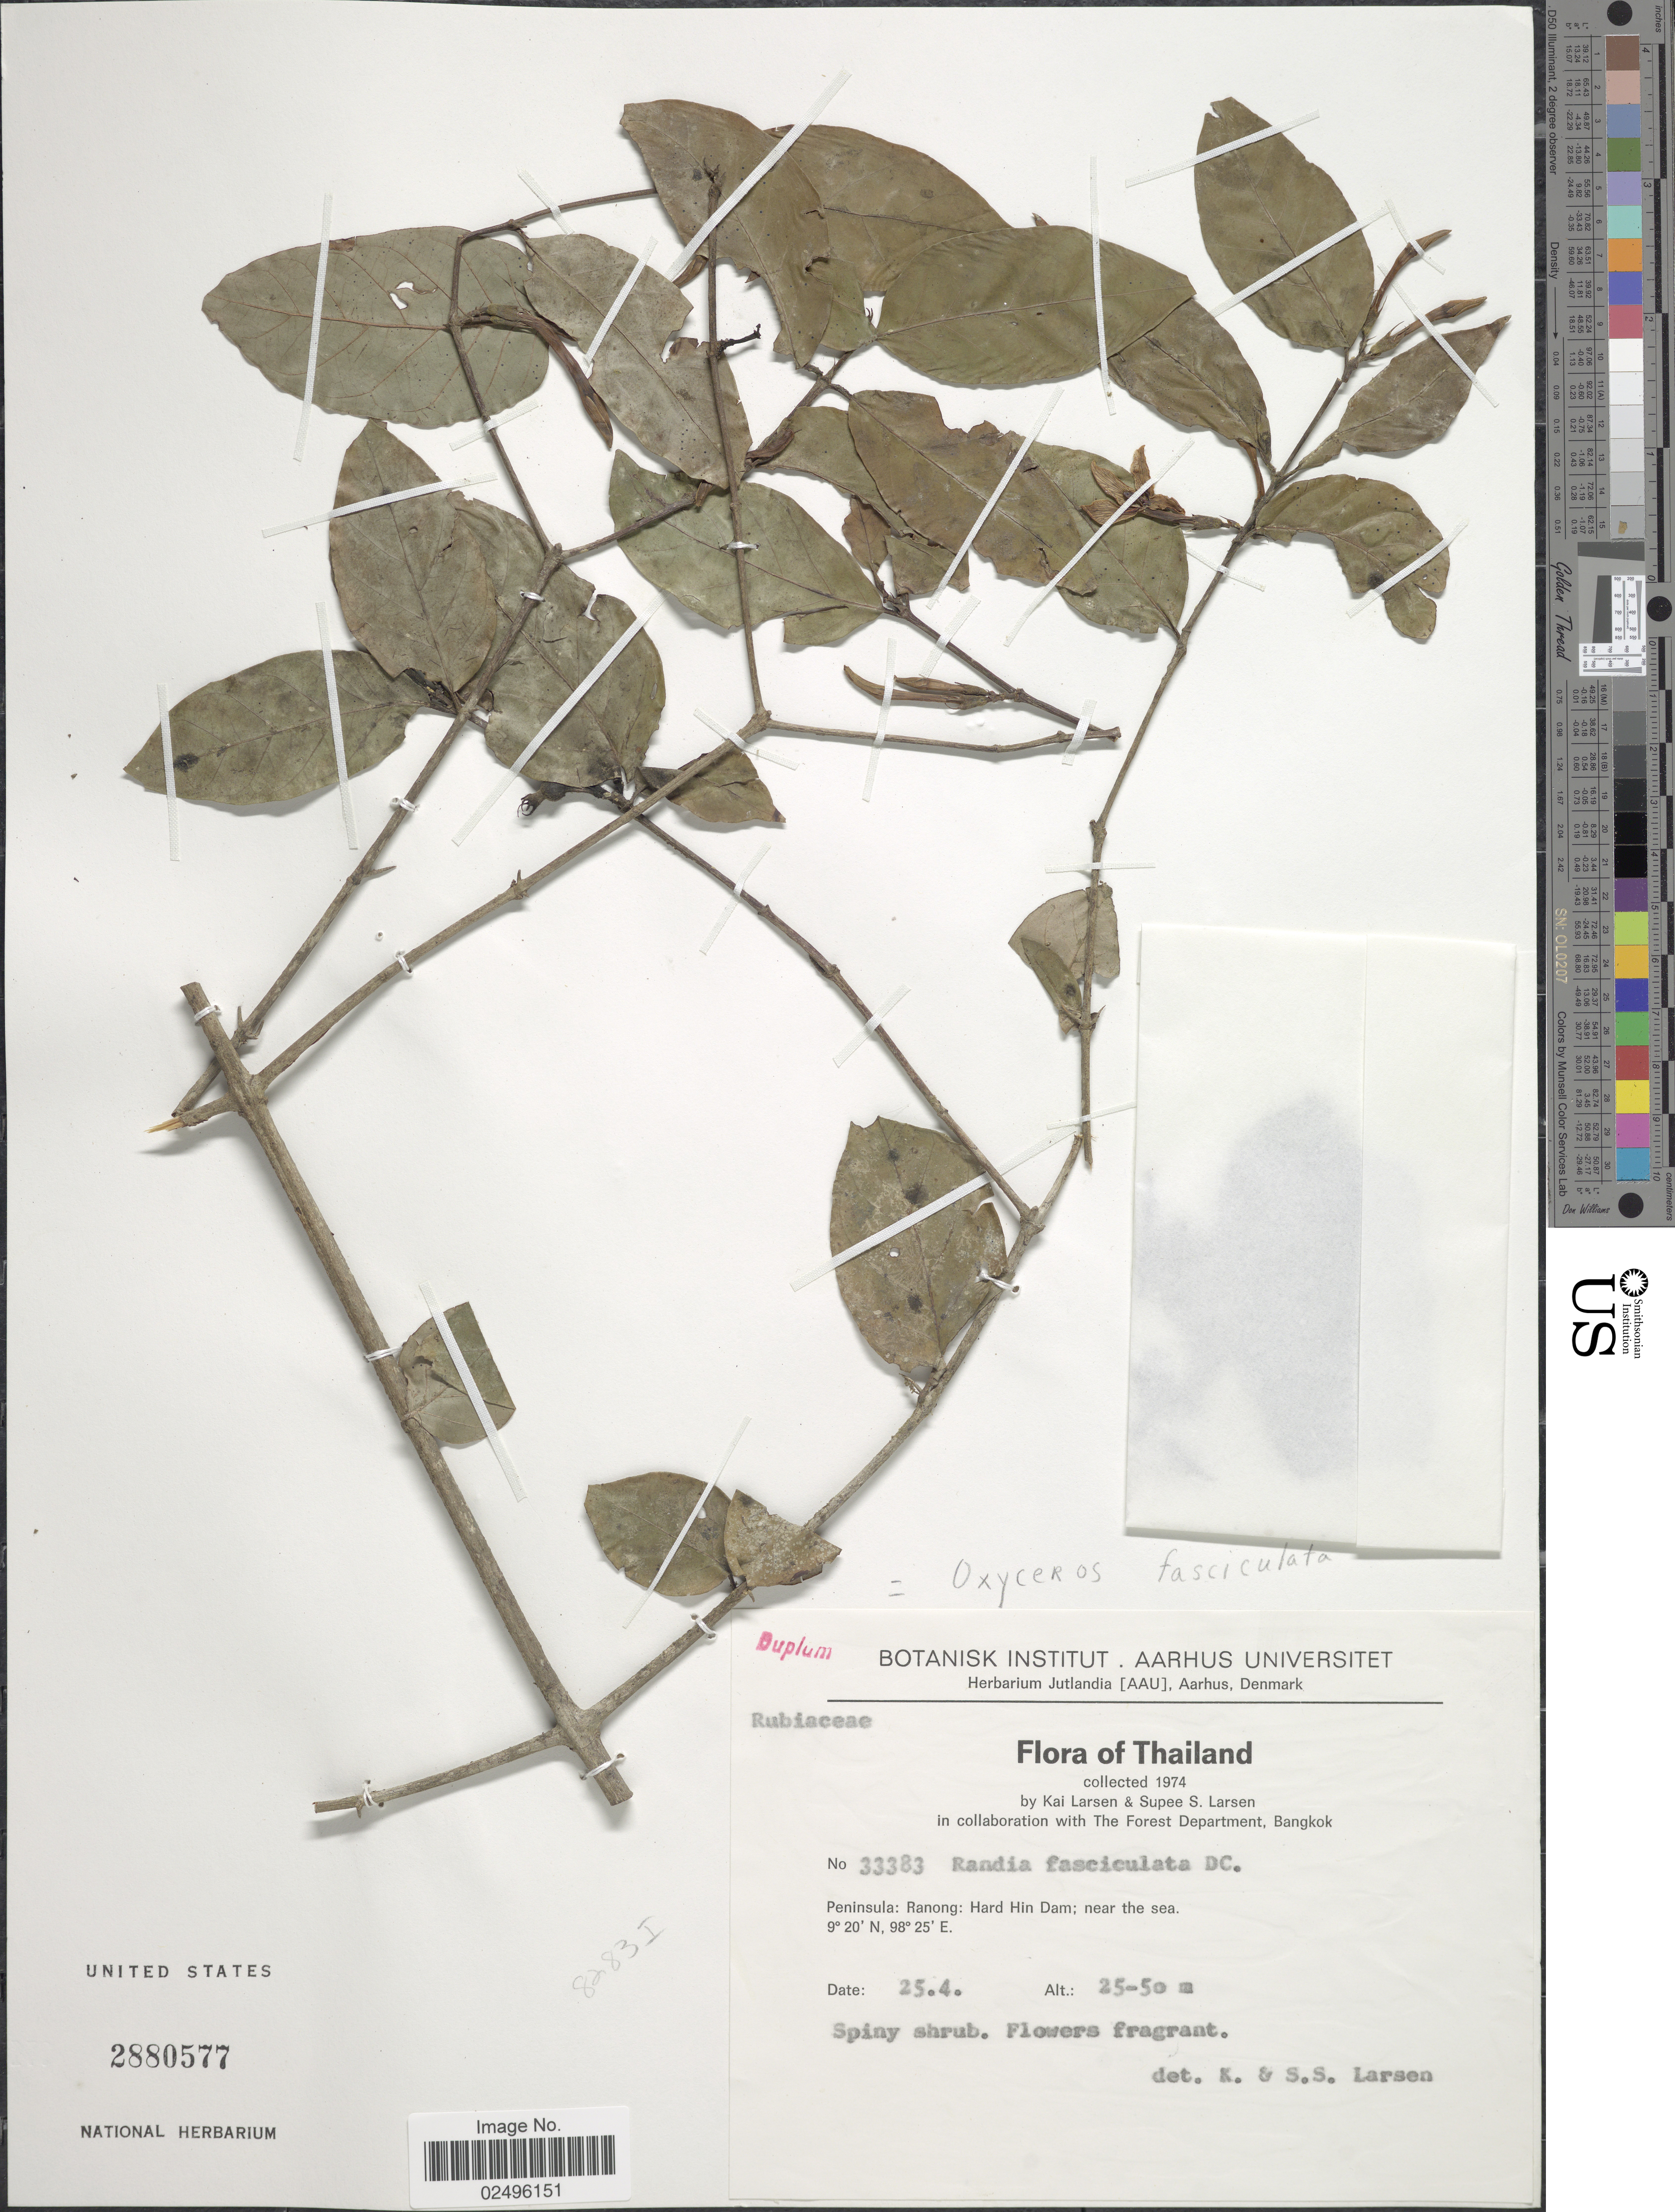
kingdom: Plantae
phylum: Tracheophyta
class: Magnoliopsida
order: Gentianales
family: Rubiaceae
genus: Fagerlindia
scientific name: Fagerlindia armigera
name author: (K. Schum.) Tirveng.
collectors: K. Larsen & S. Larsen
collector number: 33383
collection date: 1974-04-25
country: Thailand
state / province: Ranong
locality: Peninsula: Hard Hin Dam; near the sea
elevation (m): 25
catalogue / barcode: US 2880577